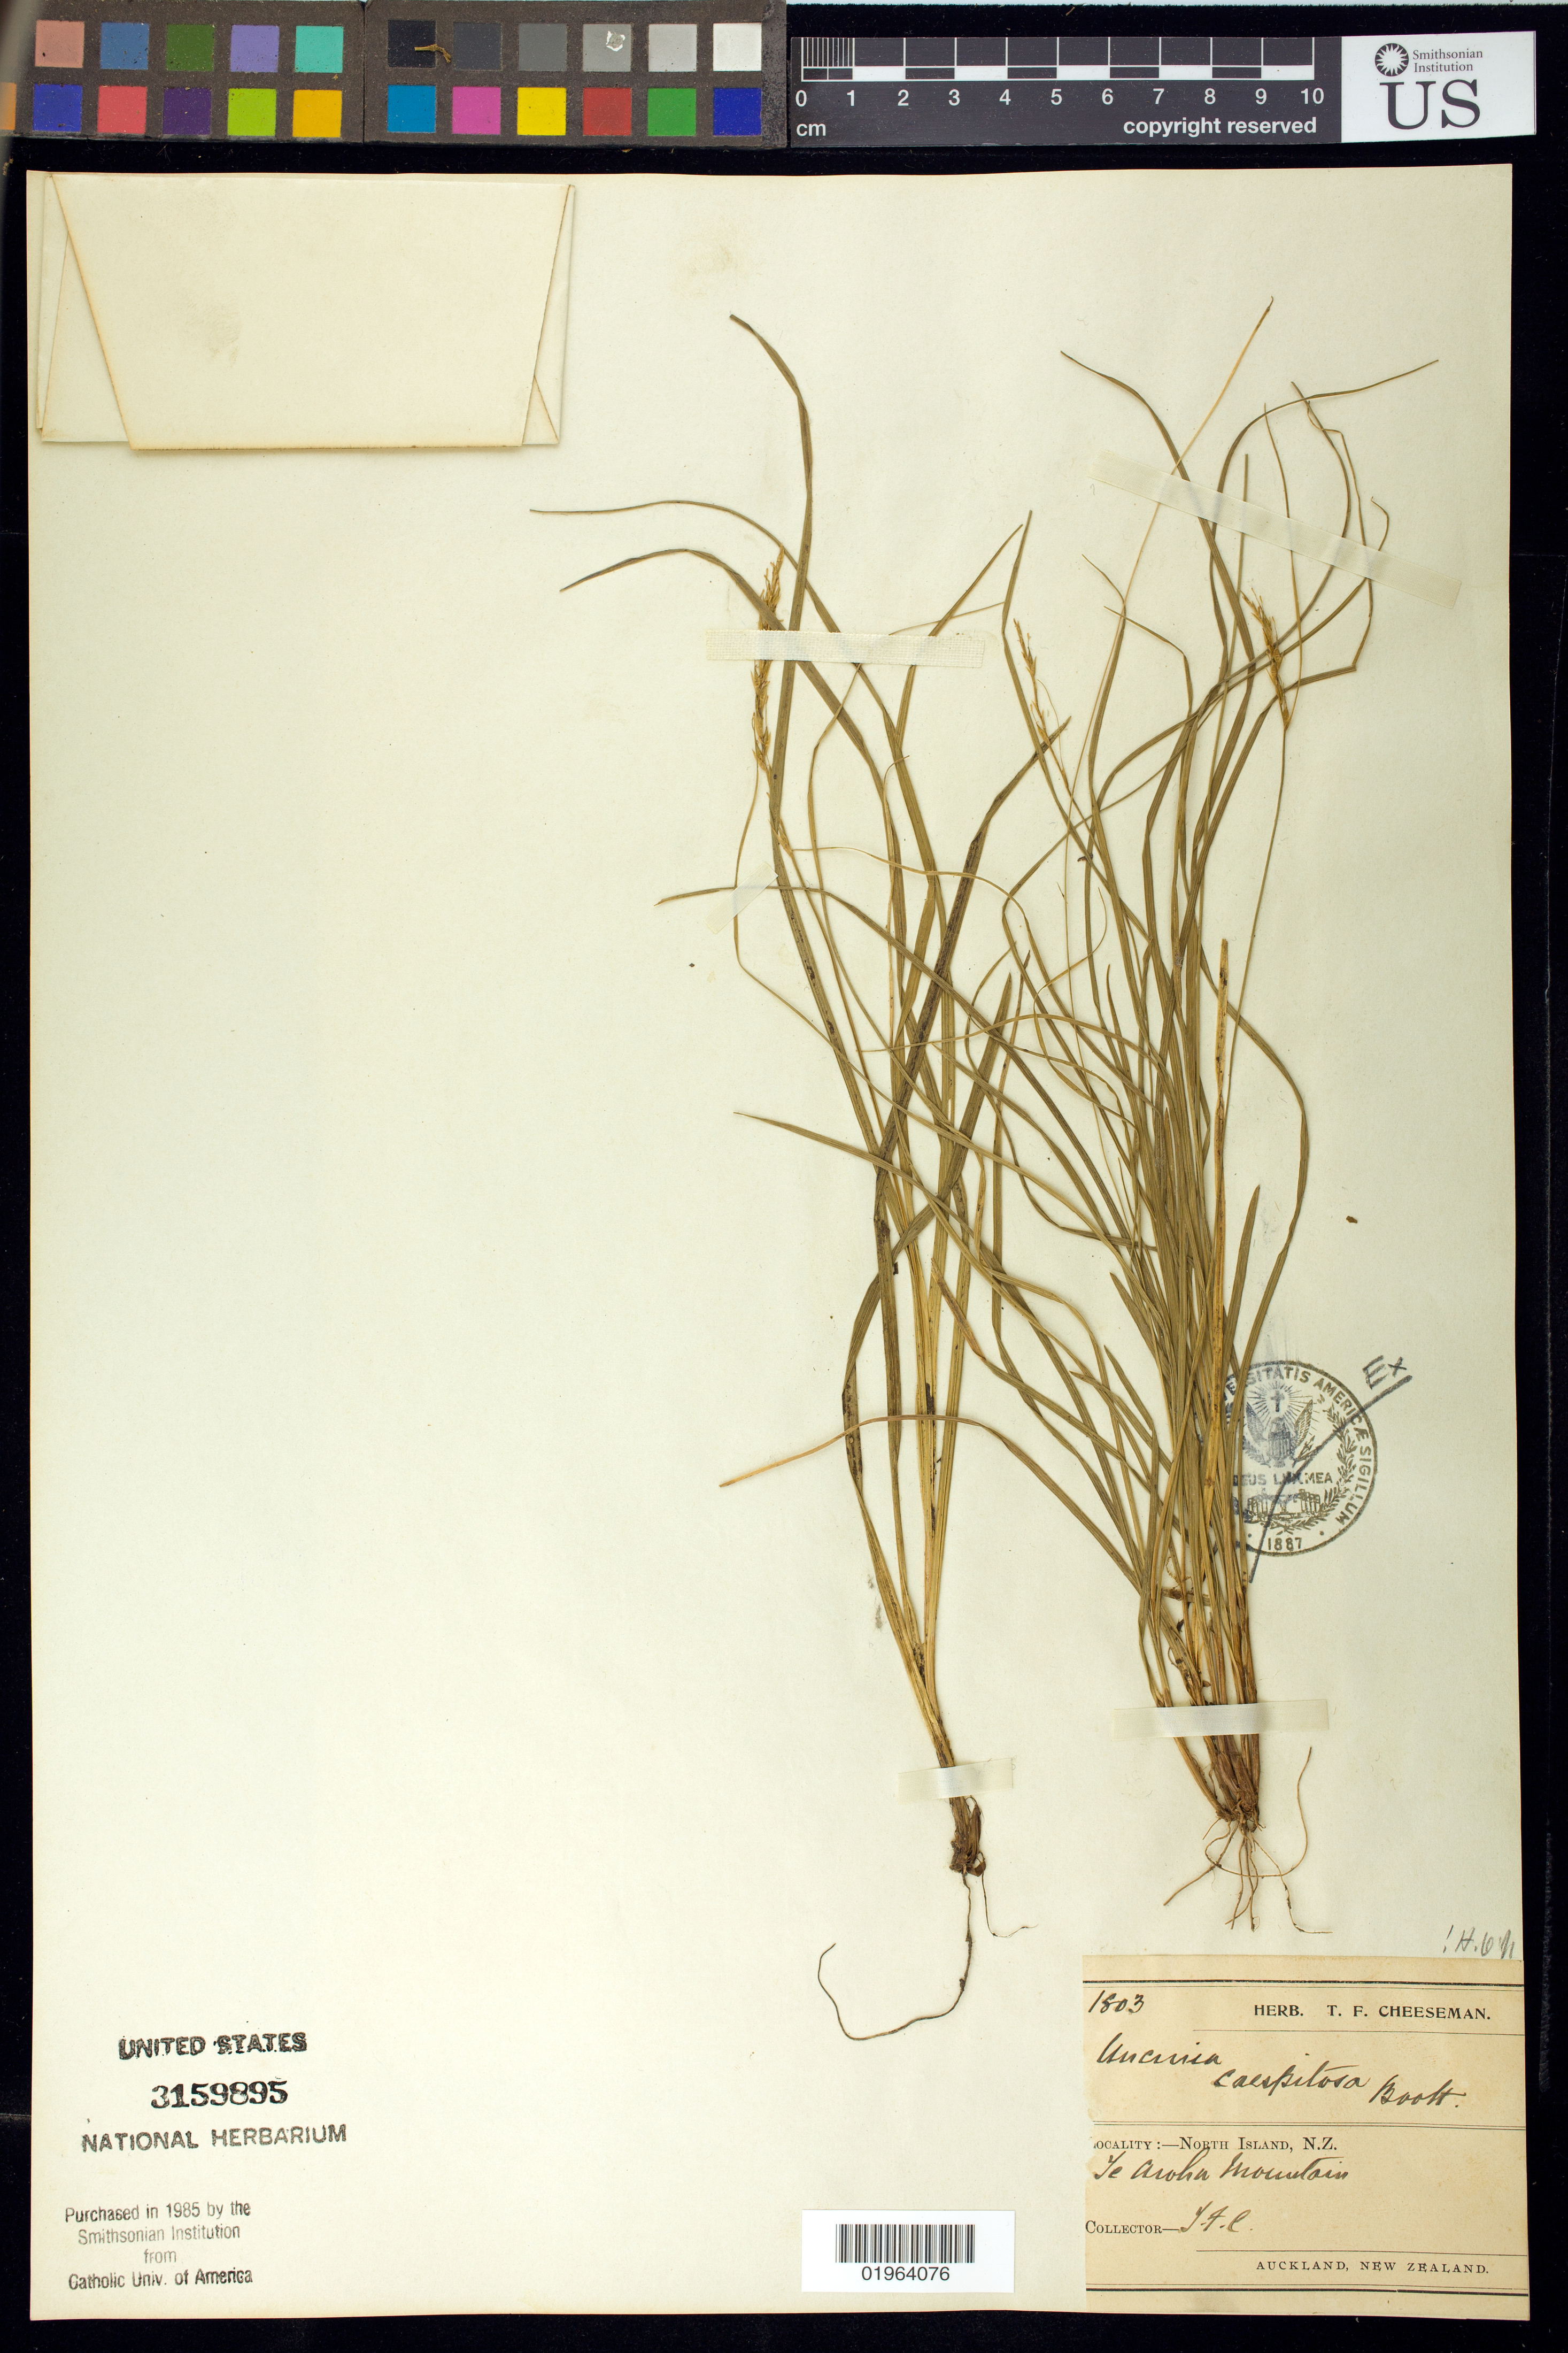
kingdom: Plantae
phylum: Tracheophyta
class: Liliopsida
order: Poales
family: Cyperaceae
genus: Carex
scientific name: Carex astricta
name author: K.A. Ford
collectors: T. F. Cheeseman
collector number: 1803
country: New Zealand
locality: North Island.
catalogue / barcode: US 3159895